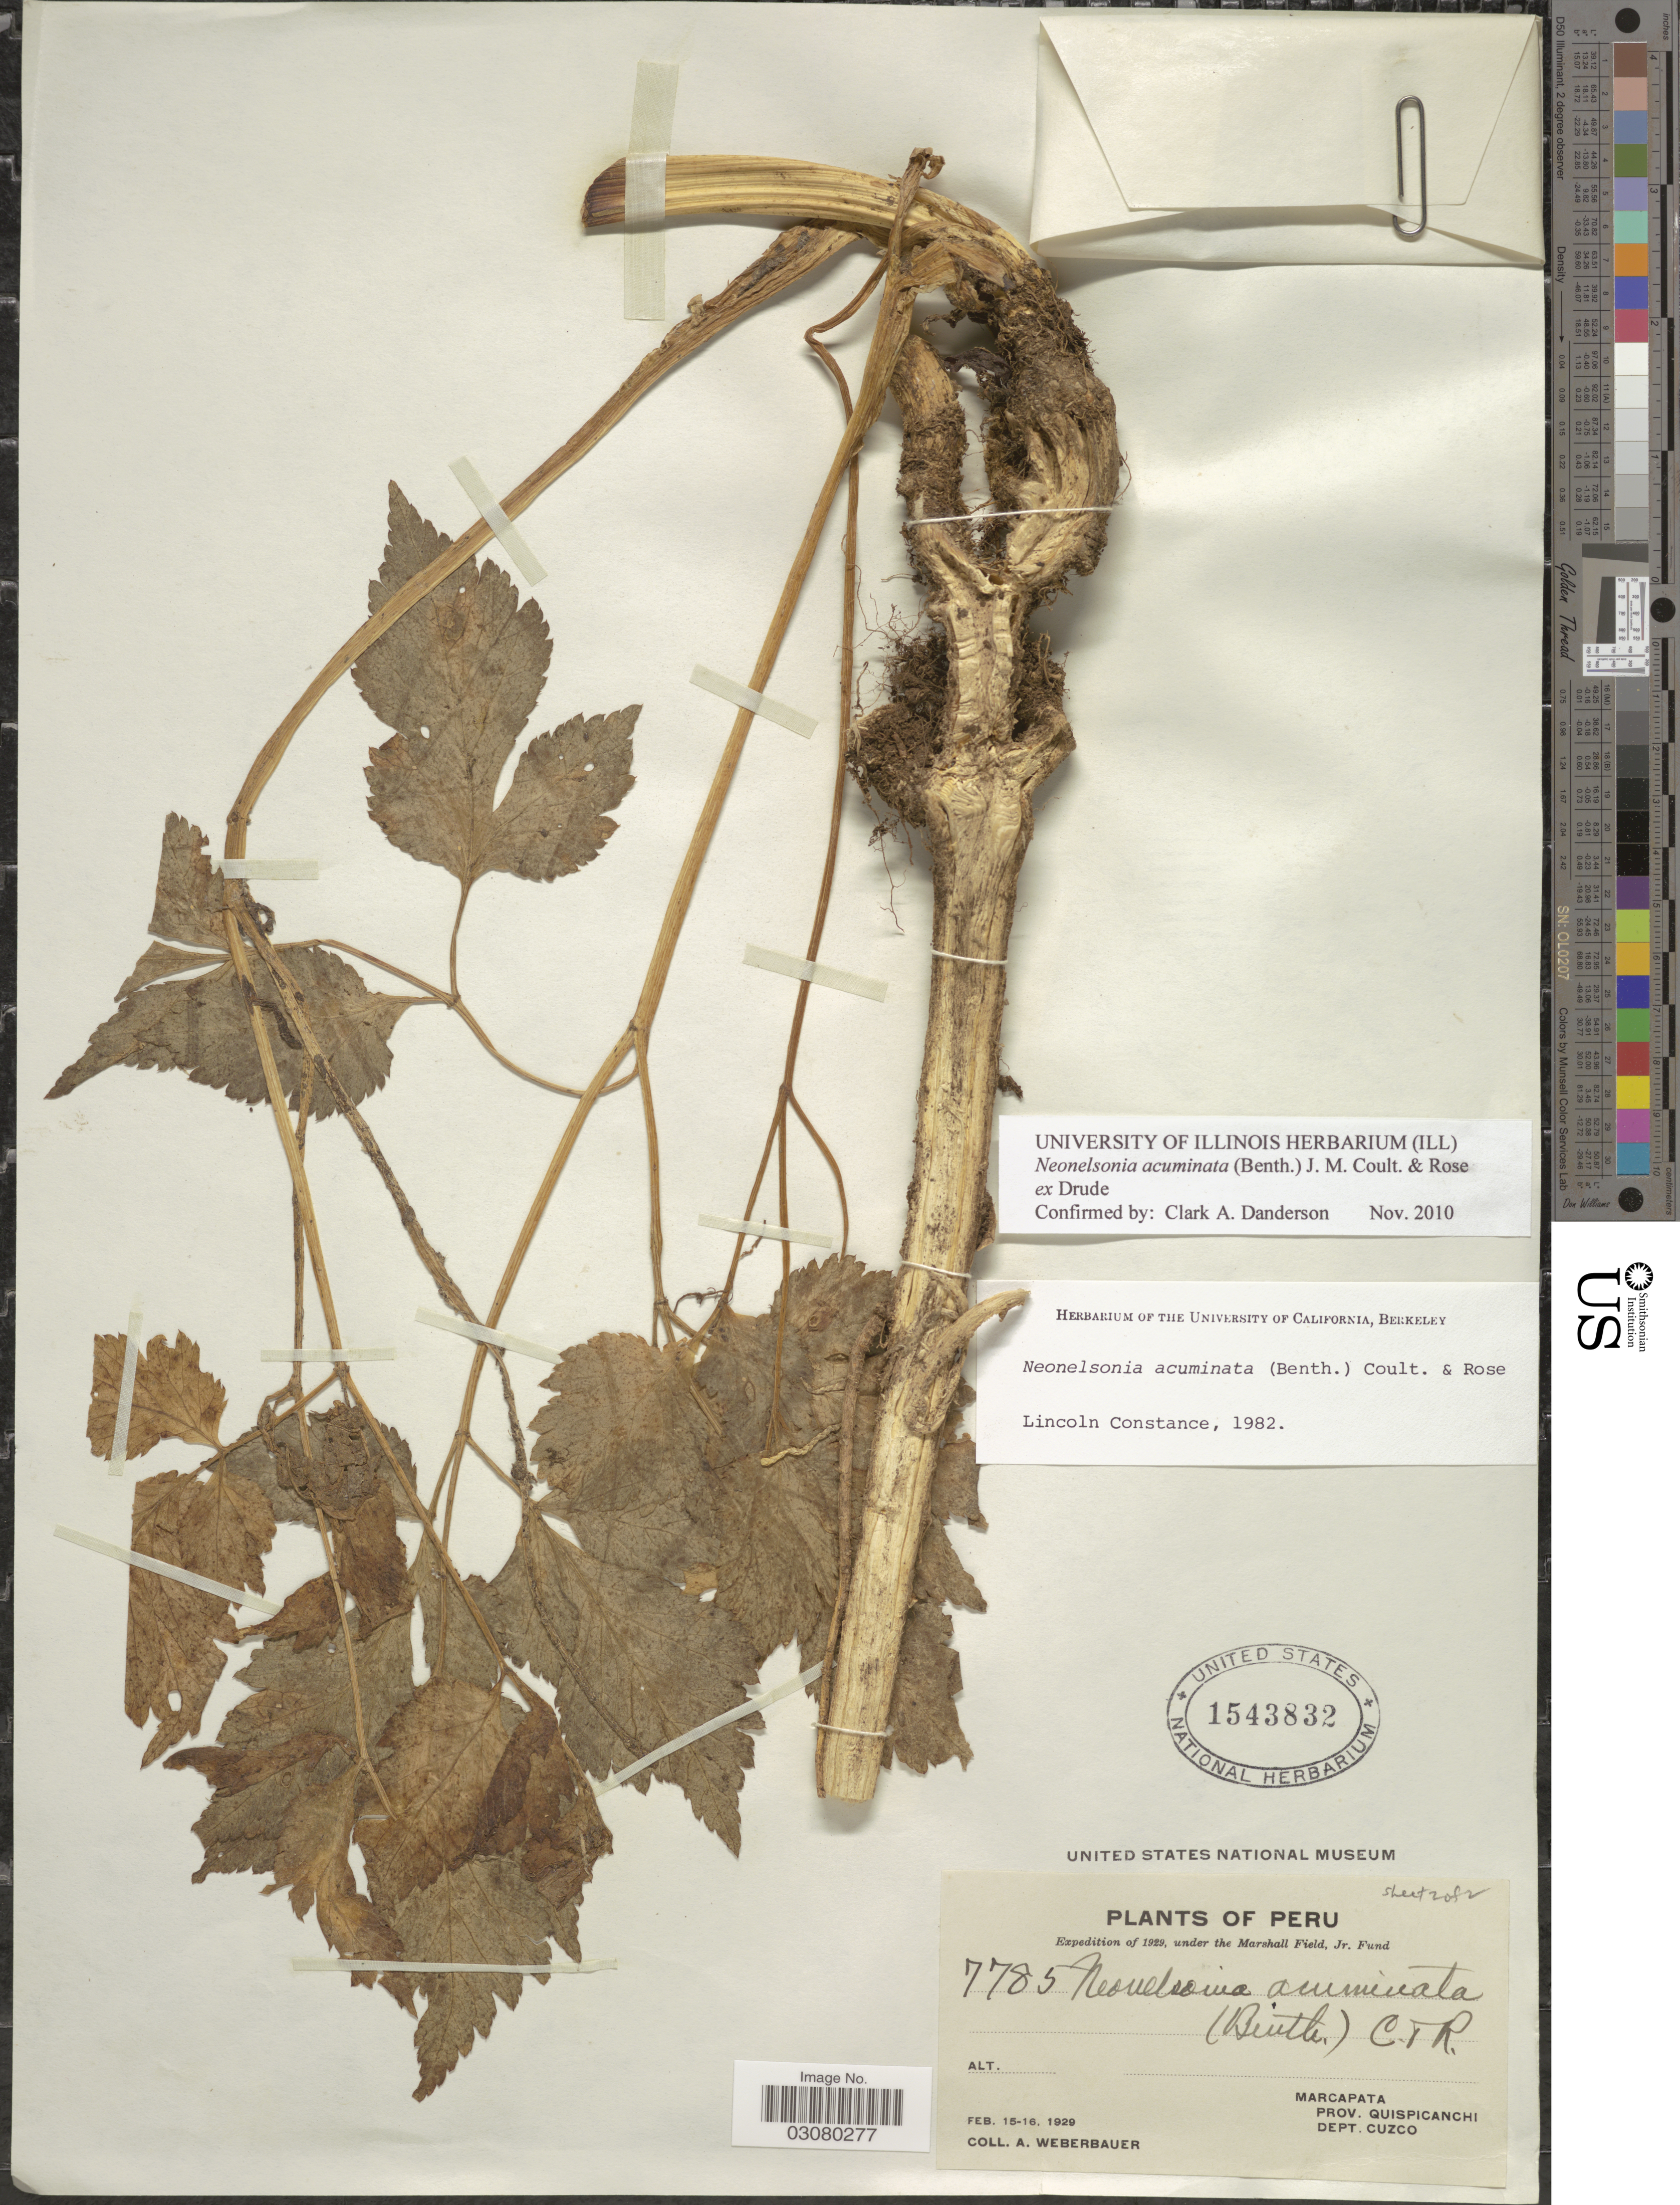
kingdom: Plantae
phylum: Tracheophyta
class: Magnoliopsida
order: Apiales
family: Apiaceae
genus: Neonelsonia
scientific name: Neonelsonia acuminata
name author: (Benth.) J.M. Coult. & Rose ex Drude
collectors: A. Weberbauer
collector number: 7785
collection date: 1929-02-15/1929-02-16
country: Peru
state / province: Cusco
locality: Marcapata. Prov. Quispicanchi. Dept. Cuzco.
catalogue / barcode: US 1543832